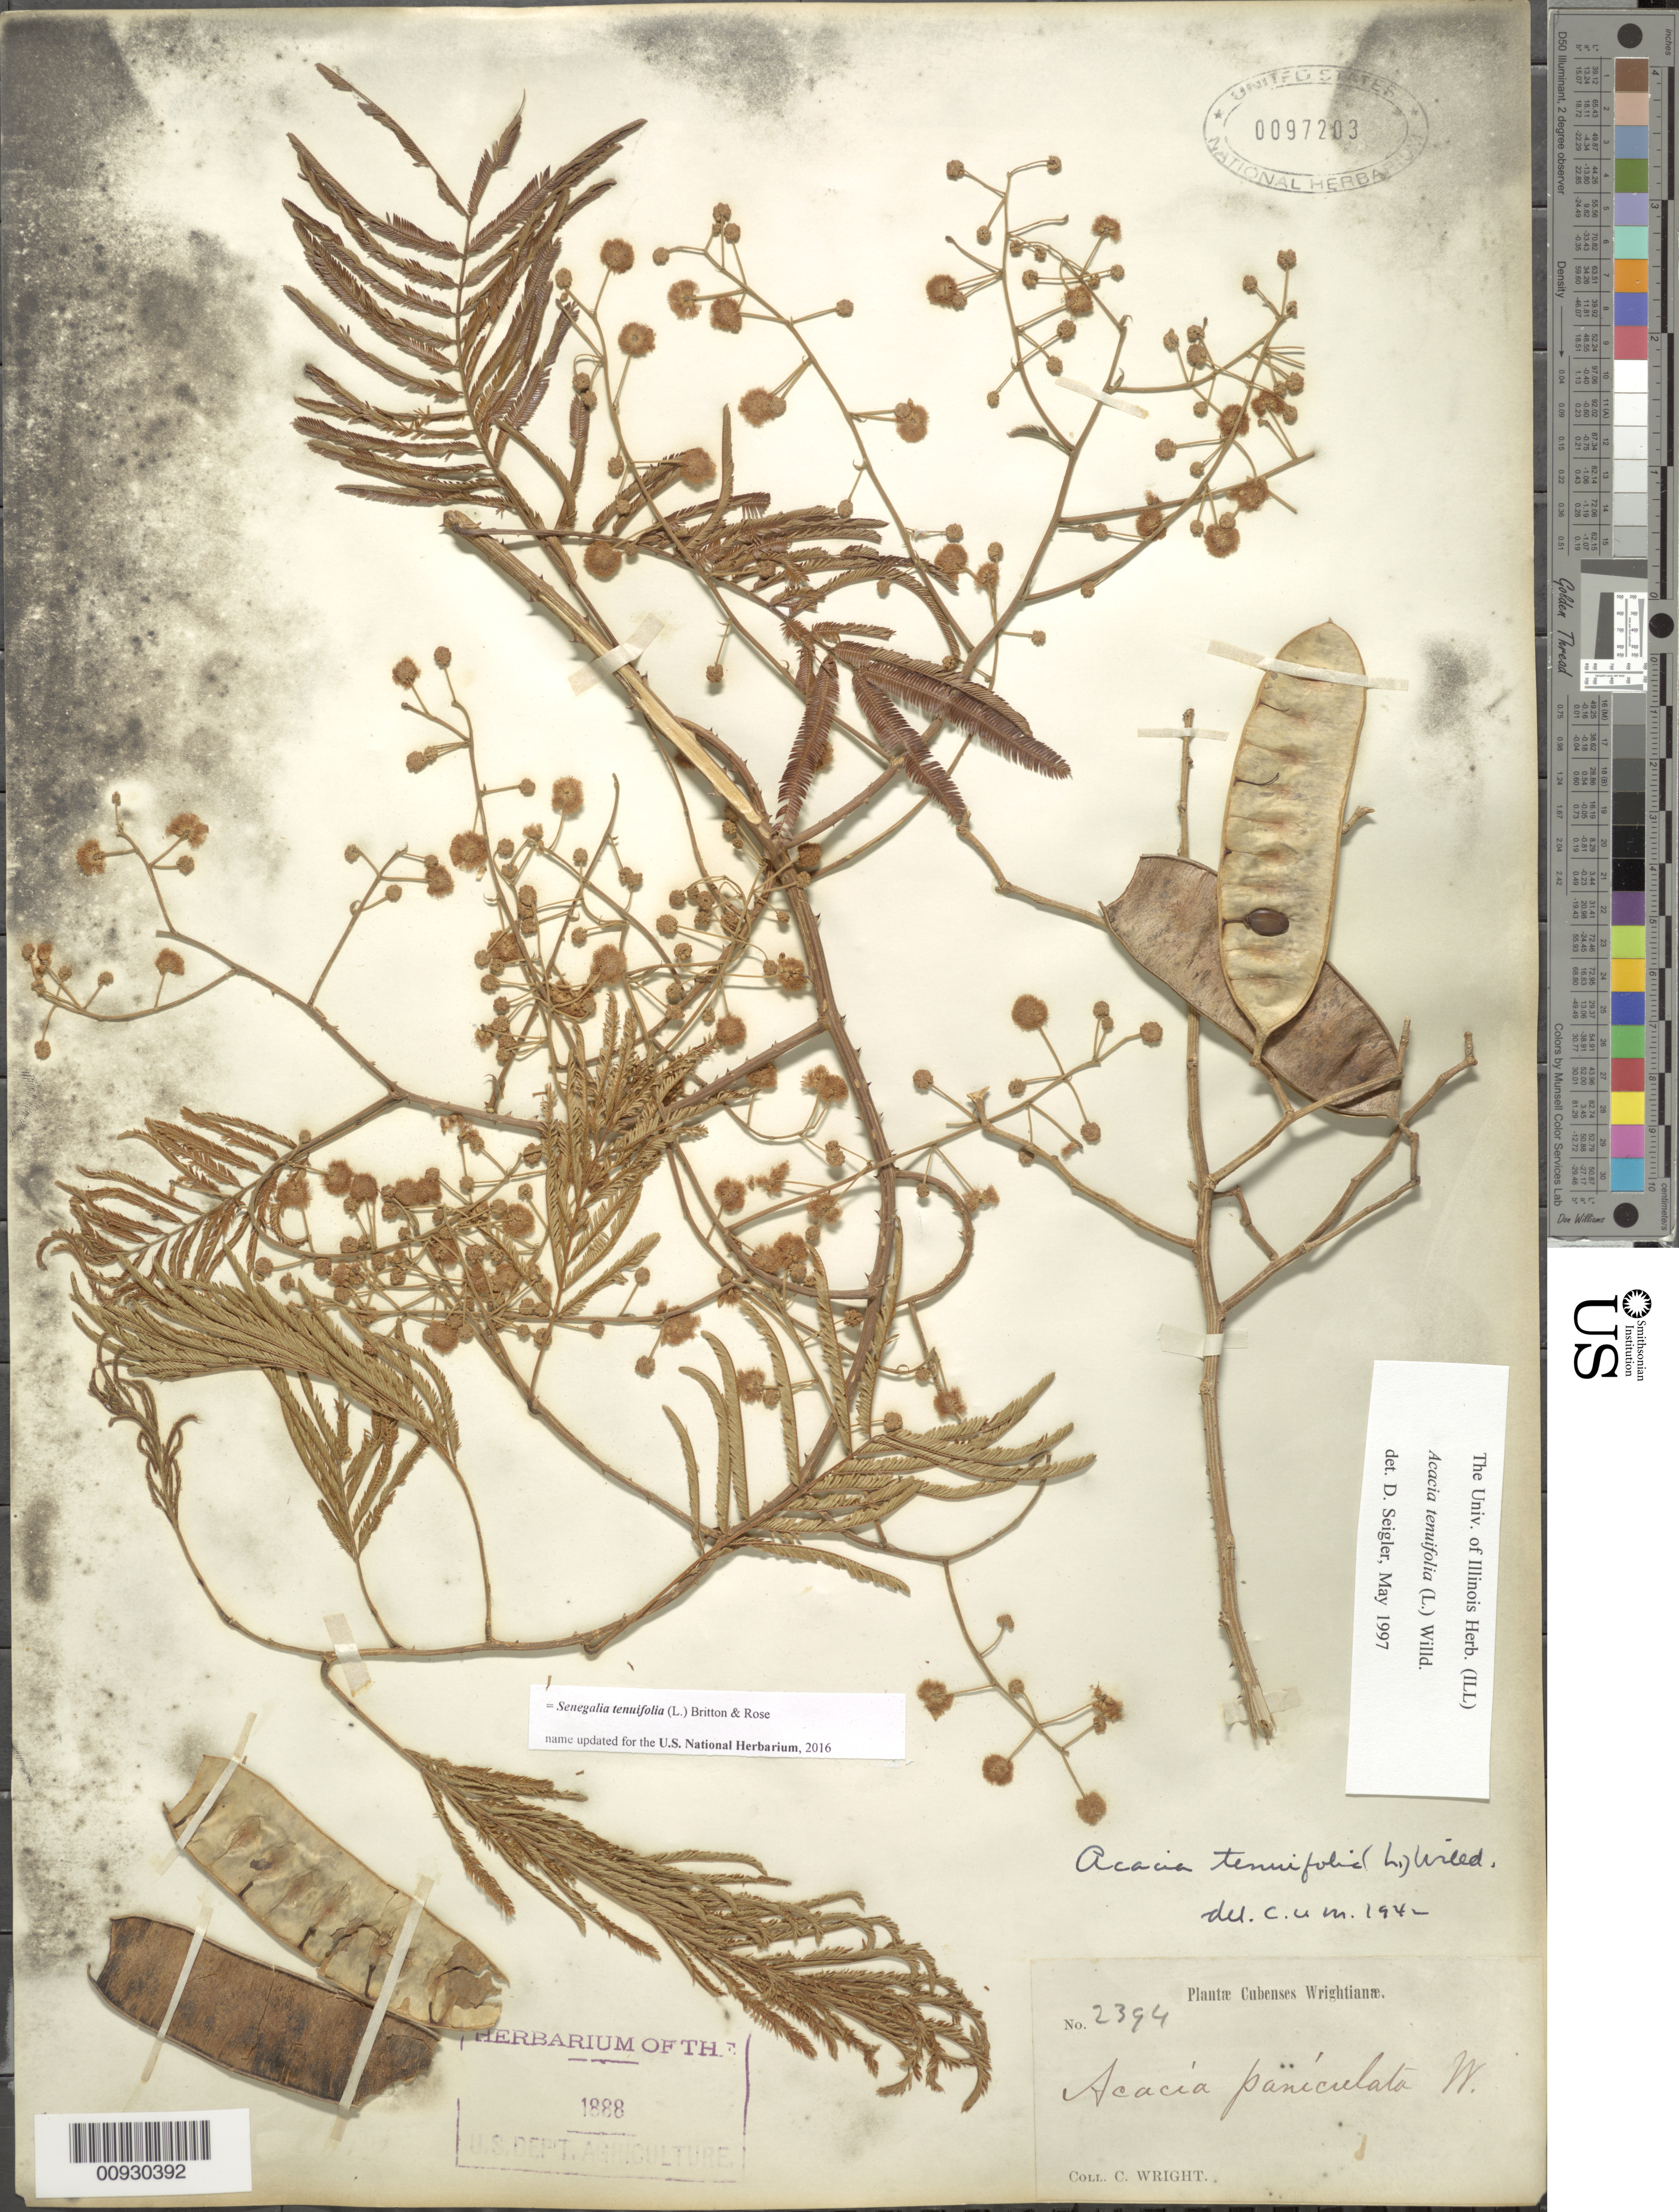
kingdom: Plantae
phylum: Tracheophyta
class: Magnoliopsida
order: Fabales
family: Fabaceae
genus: Senegalia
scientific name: Senegalia tenuifolia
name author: (L.) Britton & Rose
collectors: C. Wright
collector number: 2394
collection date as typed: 1800 to 1899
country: Cuba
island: Cuba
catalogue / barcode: US 97203